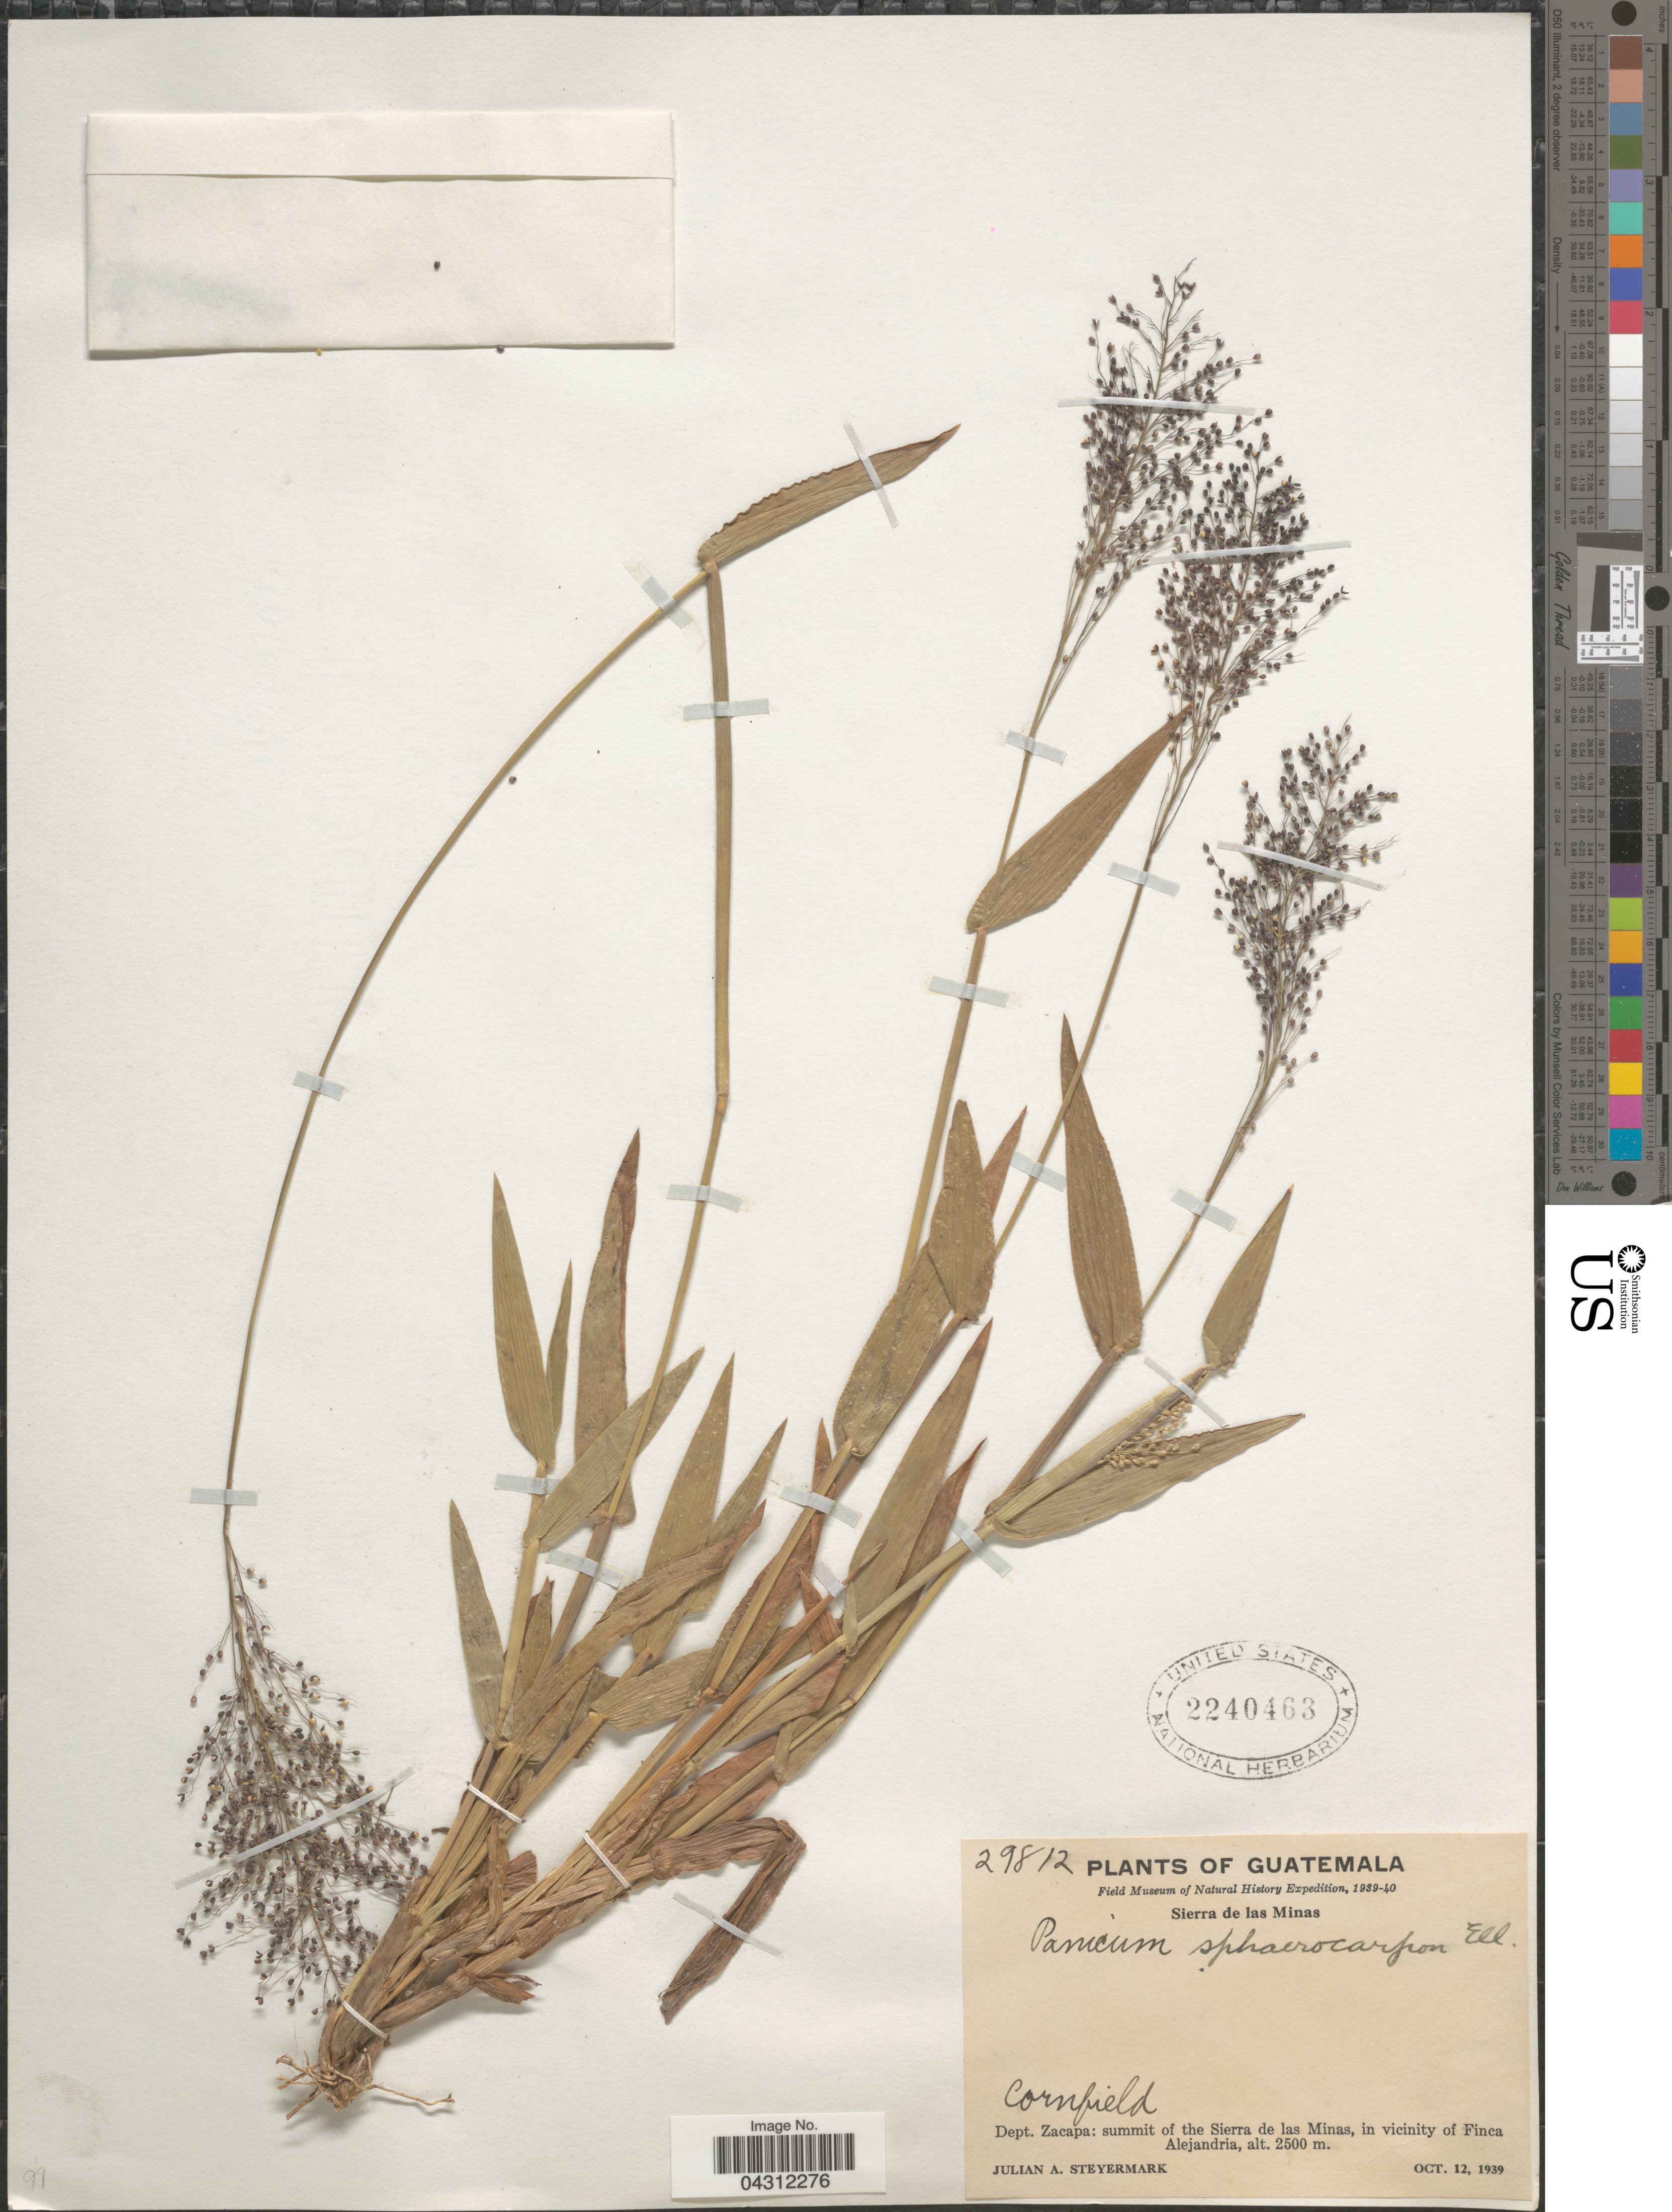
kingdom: Plantae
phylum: Tracheophyta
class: Liliopsida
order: Poales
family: Poaceae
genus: Dichanthelium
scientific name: Dichanthelium sphaerocarpon var. sphaerocarpon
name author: (Elliott) Gould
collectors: J. Steyermark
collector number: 29812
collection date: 1939-10-12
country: Guatemala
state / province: Zacapa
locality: Field Museum of Natural History Expedition, 1939-40. Sierra de las Minas. Dept. Zacapa: summit of the Sierra de las Minas, in vicinity of Finca Alejandria.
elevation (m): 2500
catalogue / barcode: US 2240463